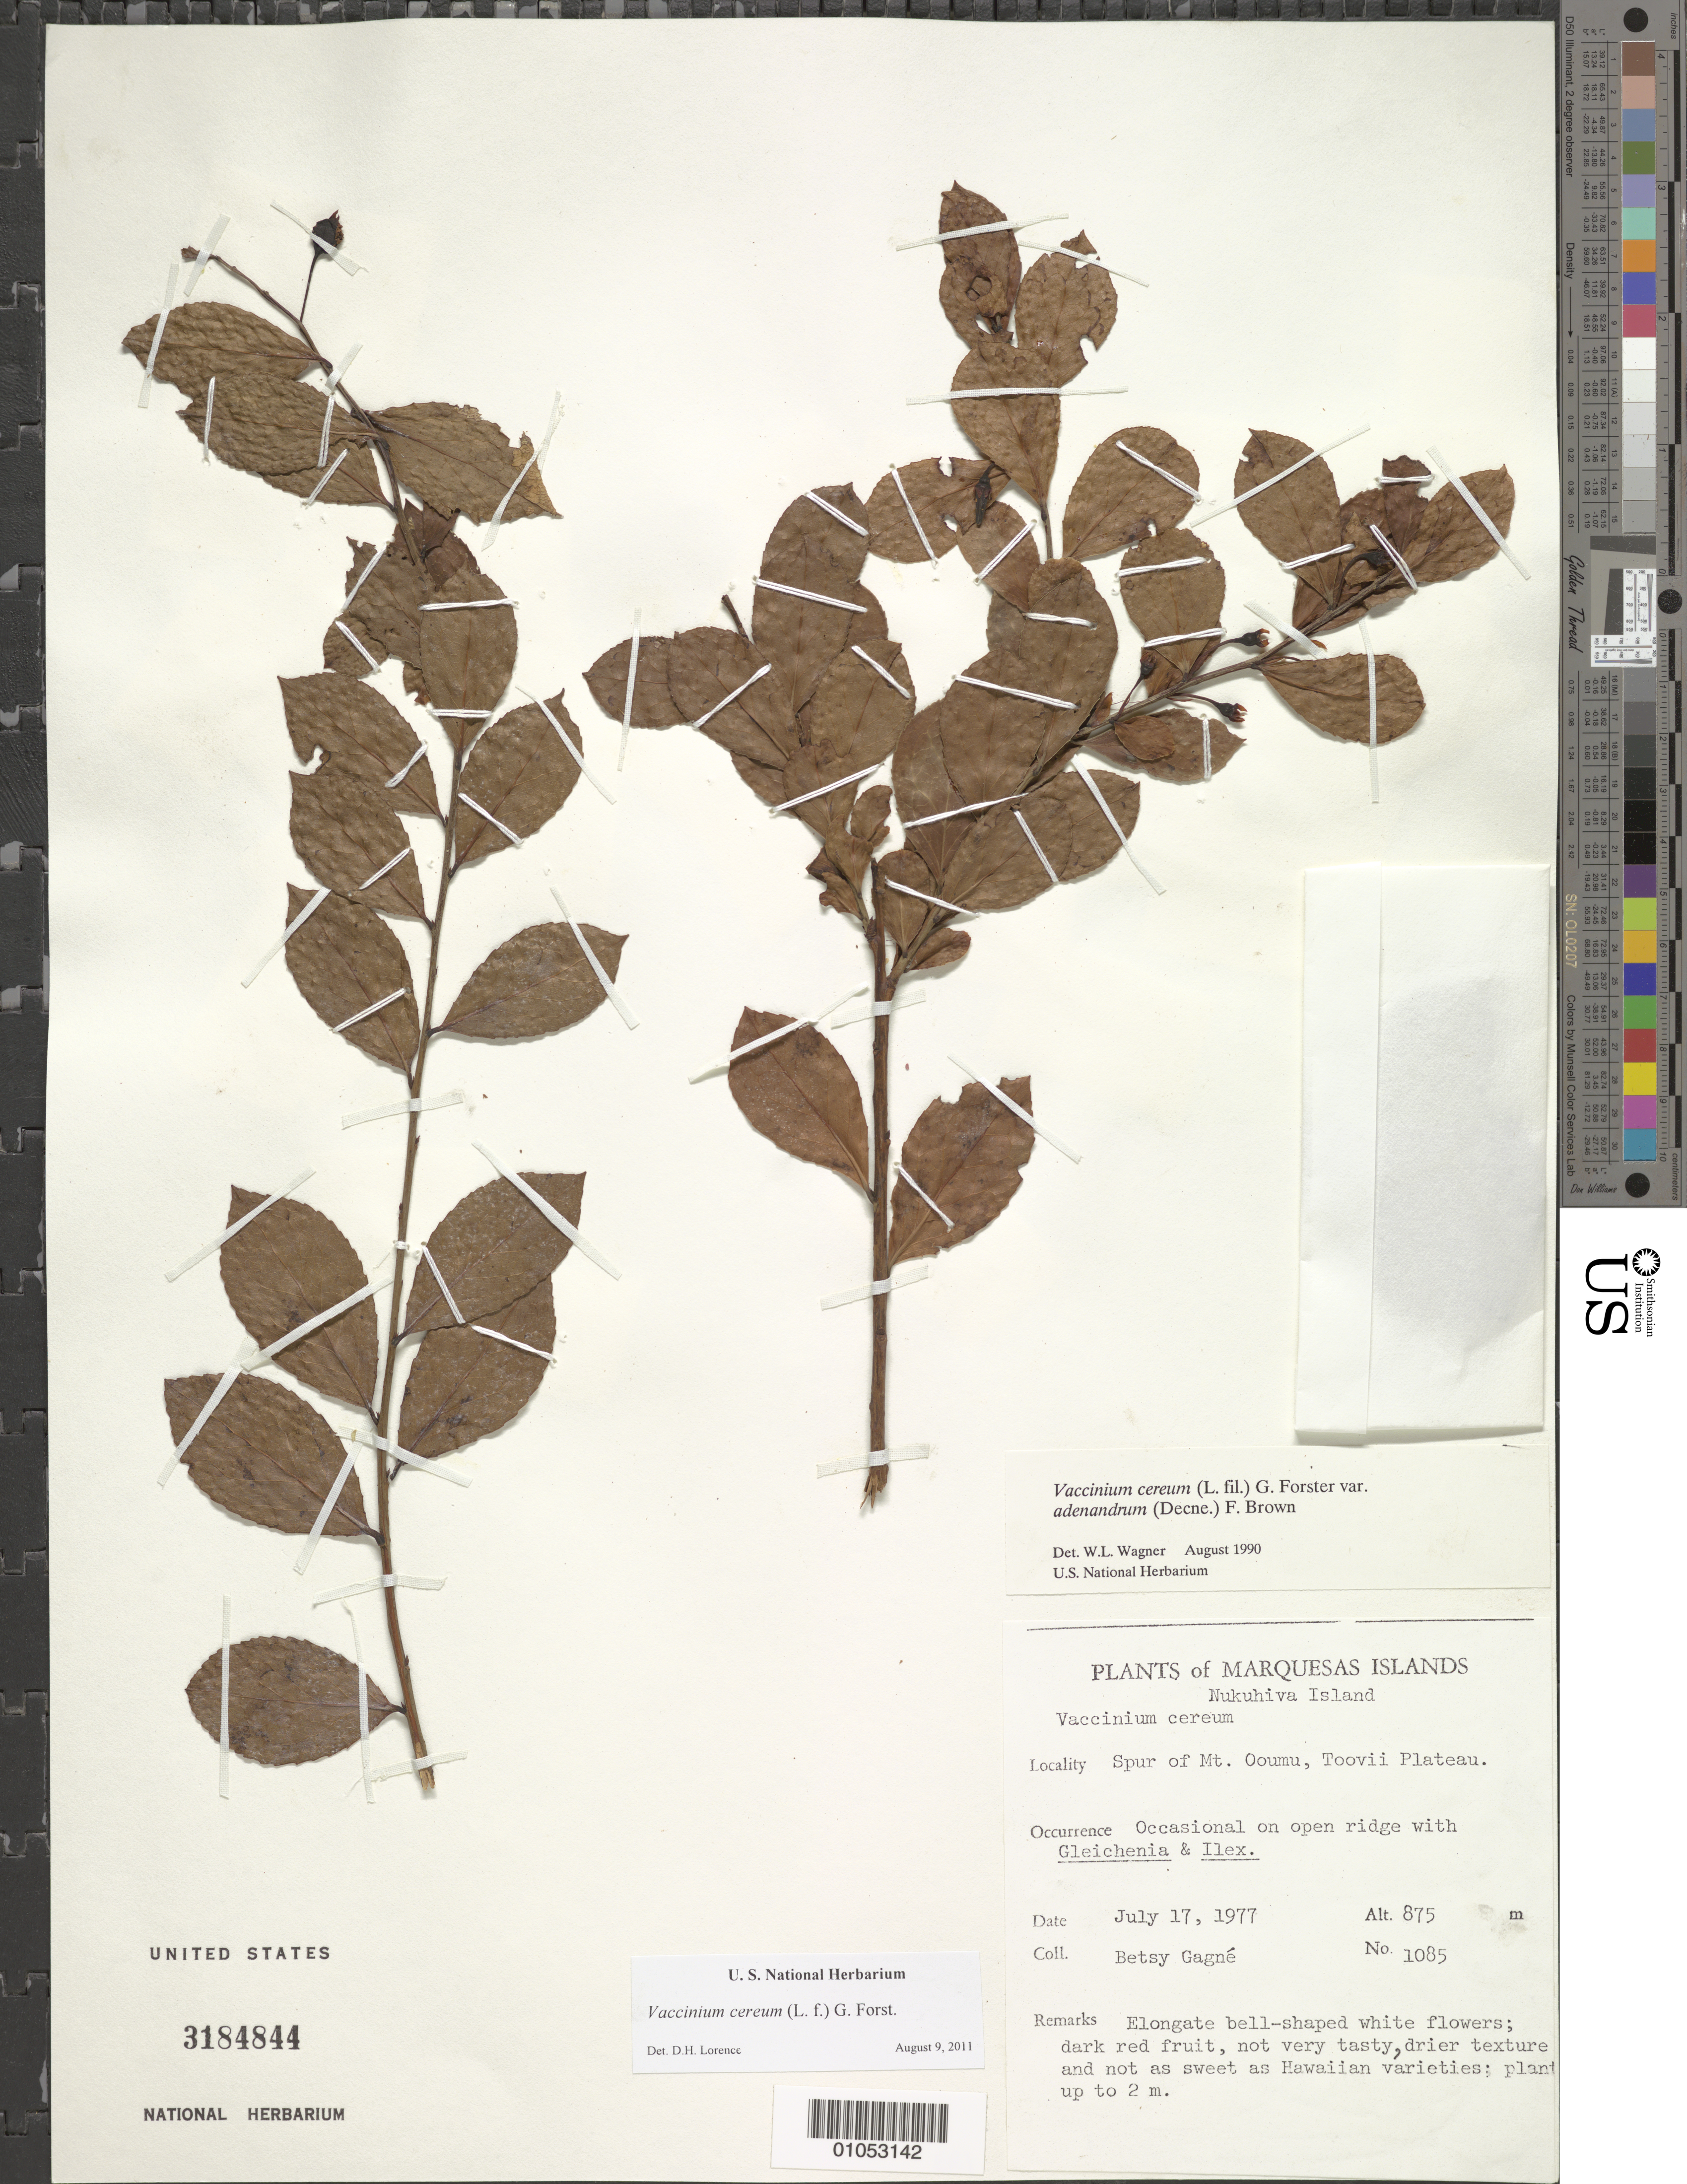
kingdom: Plantae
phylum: Tracheophyta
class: Magnoliopsida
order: Ericales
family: Ericaceae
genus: Vaccinium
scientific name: Vaccinium cereum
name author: (L. f.) G. Forst.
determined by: Lorence, David H., (PTBG), National Tropical Botanical Garden (UNITED STATES)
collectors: B. H. Gagné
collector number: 1085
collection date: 1977-07-17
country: French Polynesia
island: Nuku Hiva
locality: Toovii Plateau, spur of Mt. Ooumu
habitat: Occasional on open ridge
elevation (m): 875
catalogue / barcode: US 3184844